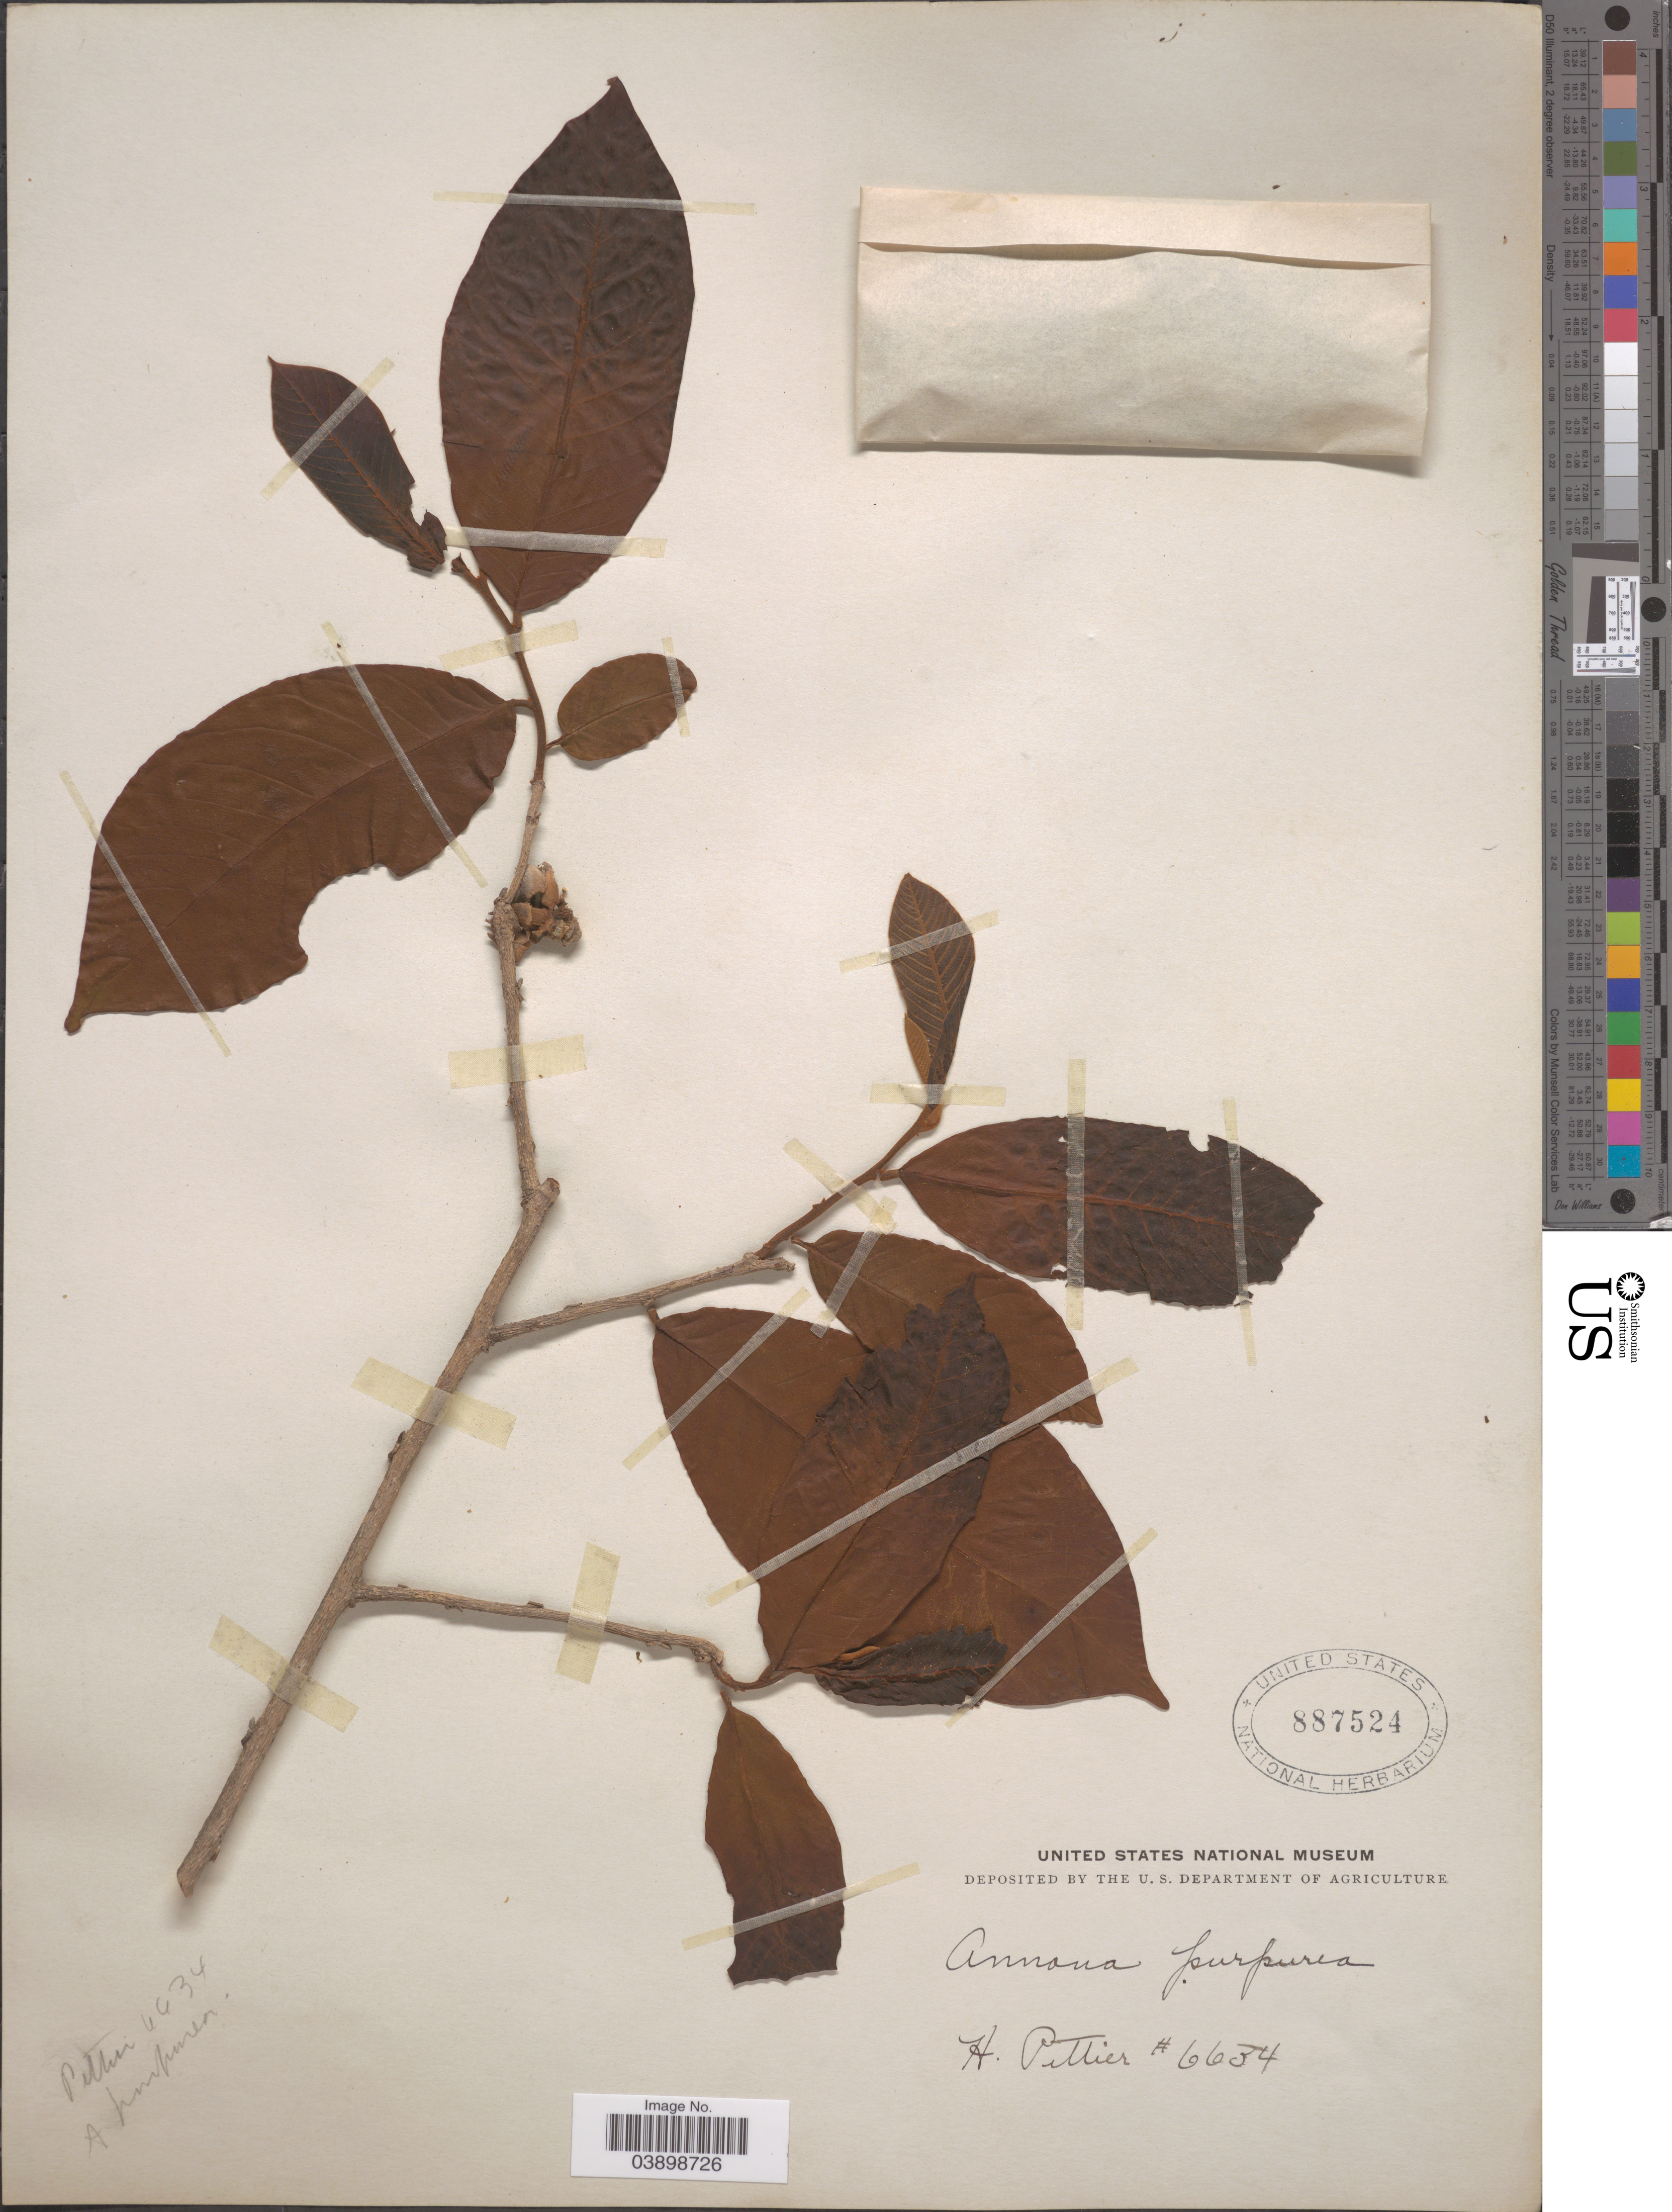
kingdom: Plantae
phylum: Tracheophyta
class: Magnoliopsida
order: Magnoliales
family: Annonaceae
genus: Annona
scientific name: Annona purpurea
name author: Moc. & Sessé ex Dunal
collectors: H. F. Pittier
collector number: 6634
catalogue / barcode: US 887524